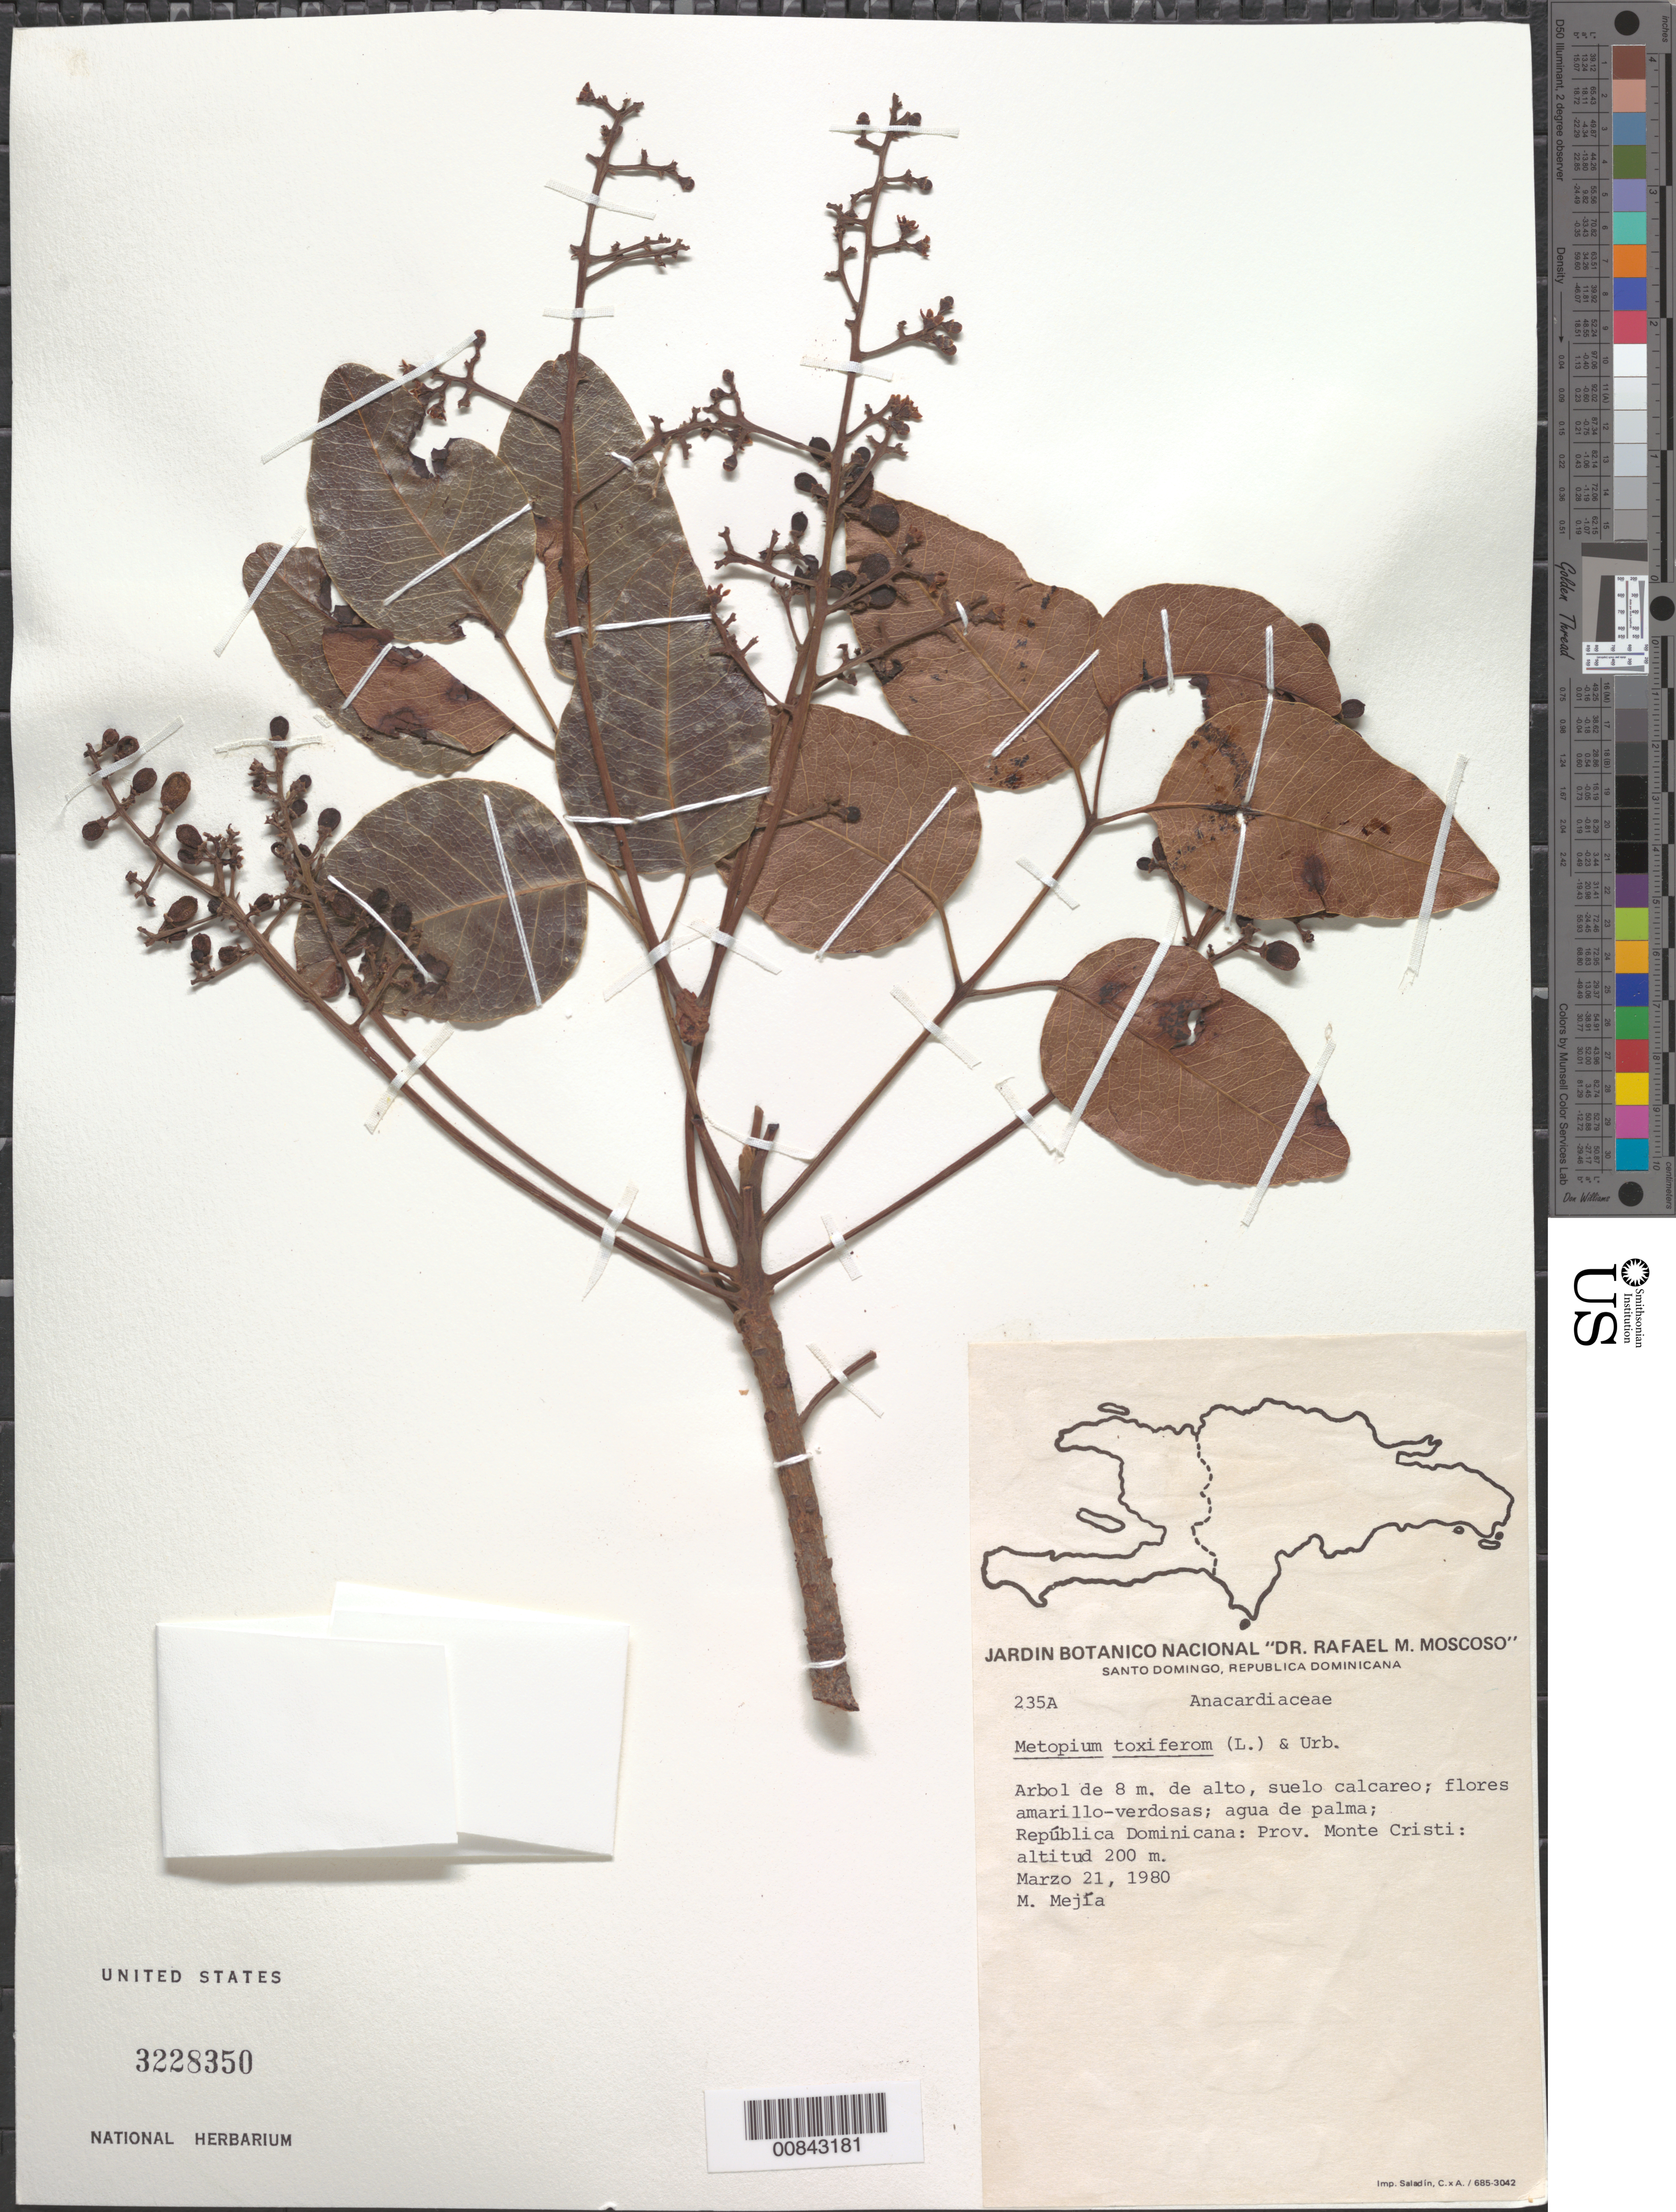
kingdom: Plantae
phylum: Tracheophyta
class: Magnoliopsida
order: Sapindales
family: Anacardiaceae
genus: Metopium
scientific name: Metopium toxiferum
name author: (L.) Krug & Urb.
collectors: M. Mejia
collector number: A 235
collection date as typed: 21 Mar 1980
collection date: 1980-03-21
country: Dominican Republic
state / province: Monte Cristi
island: Hispaniola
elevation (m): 200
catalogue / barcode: US 3228350